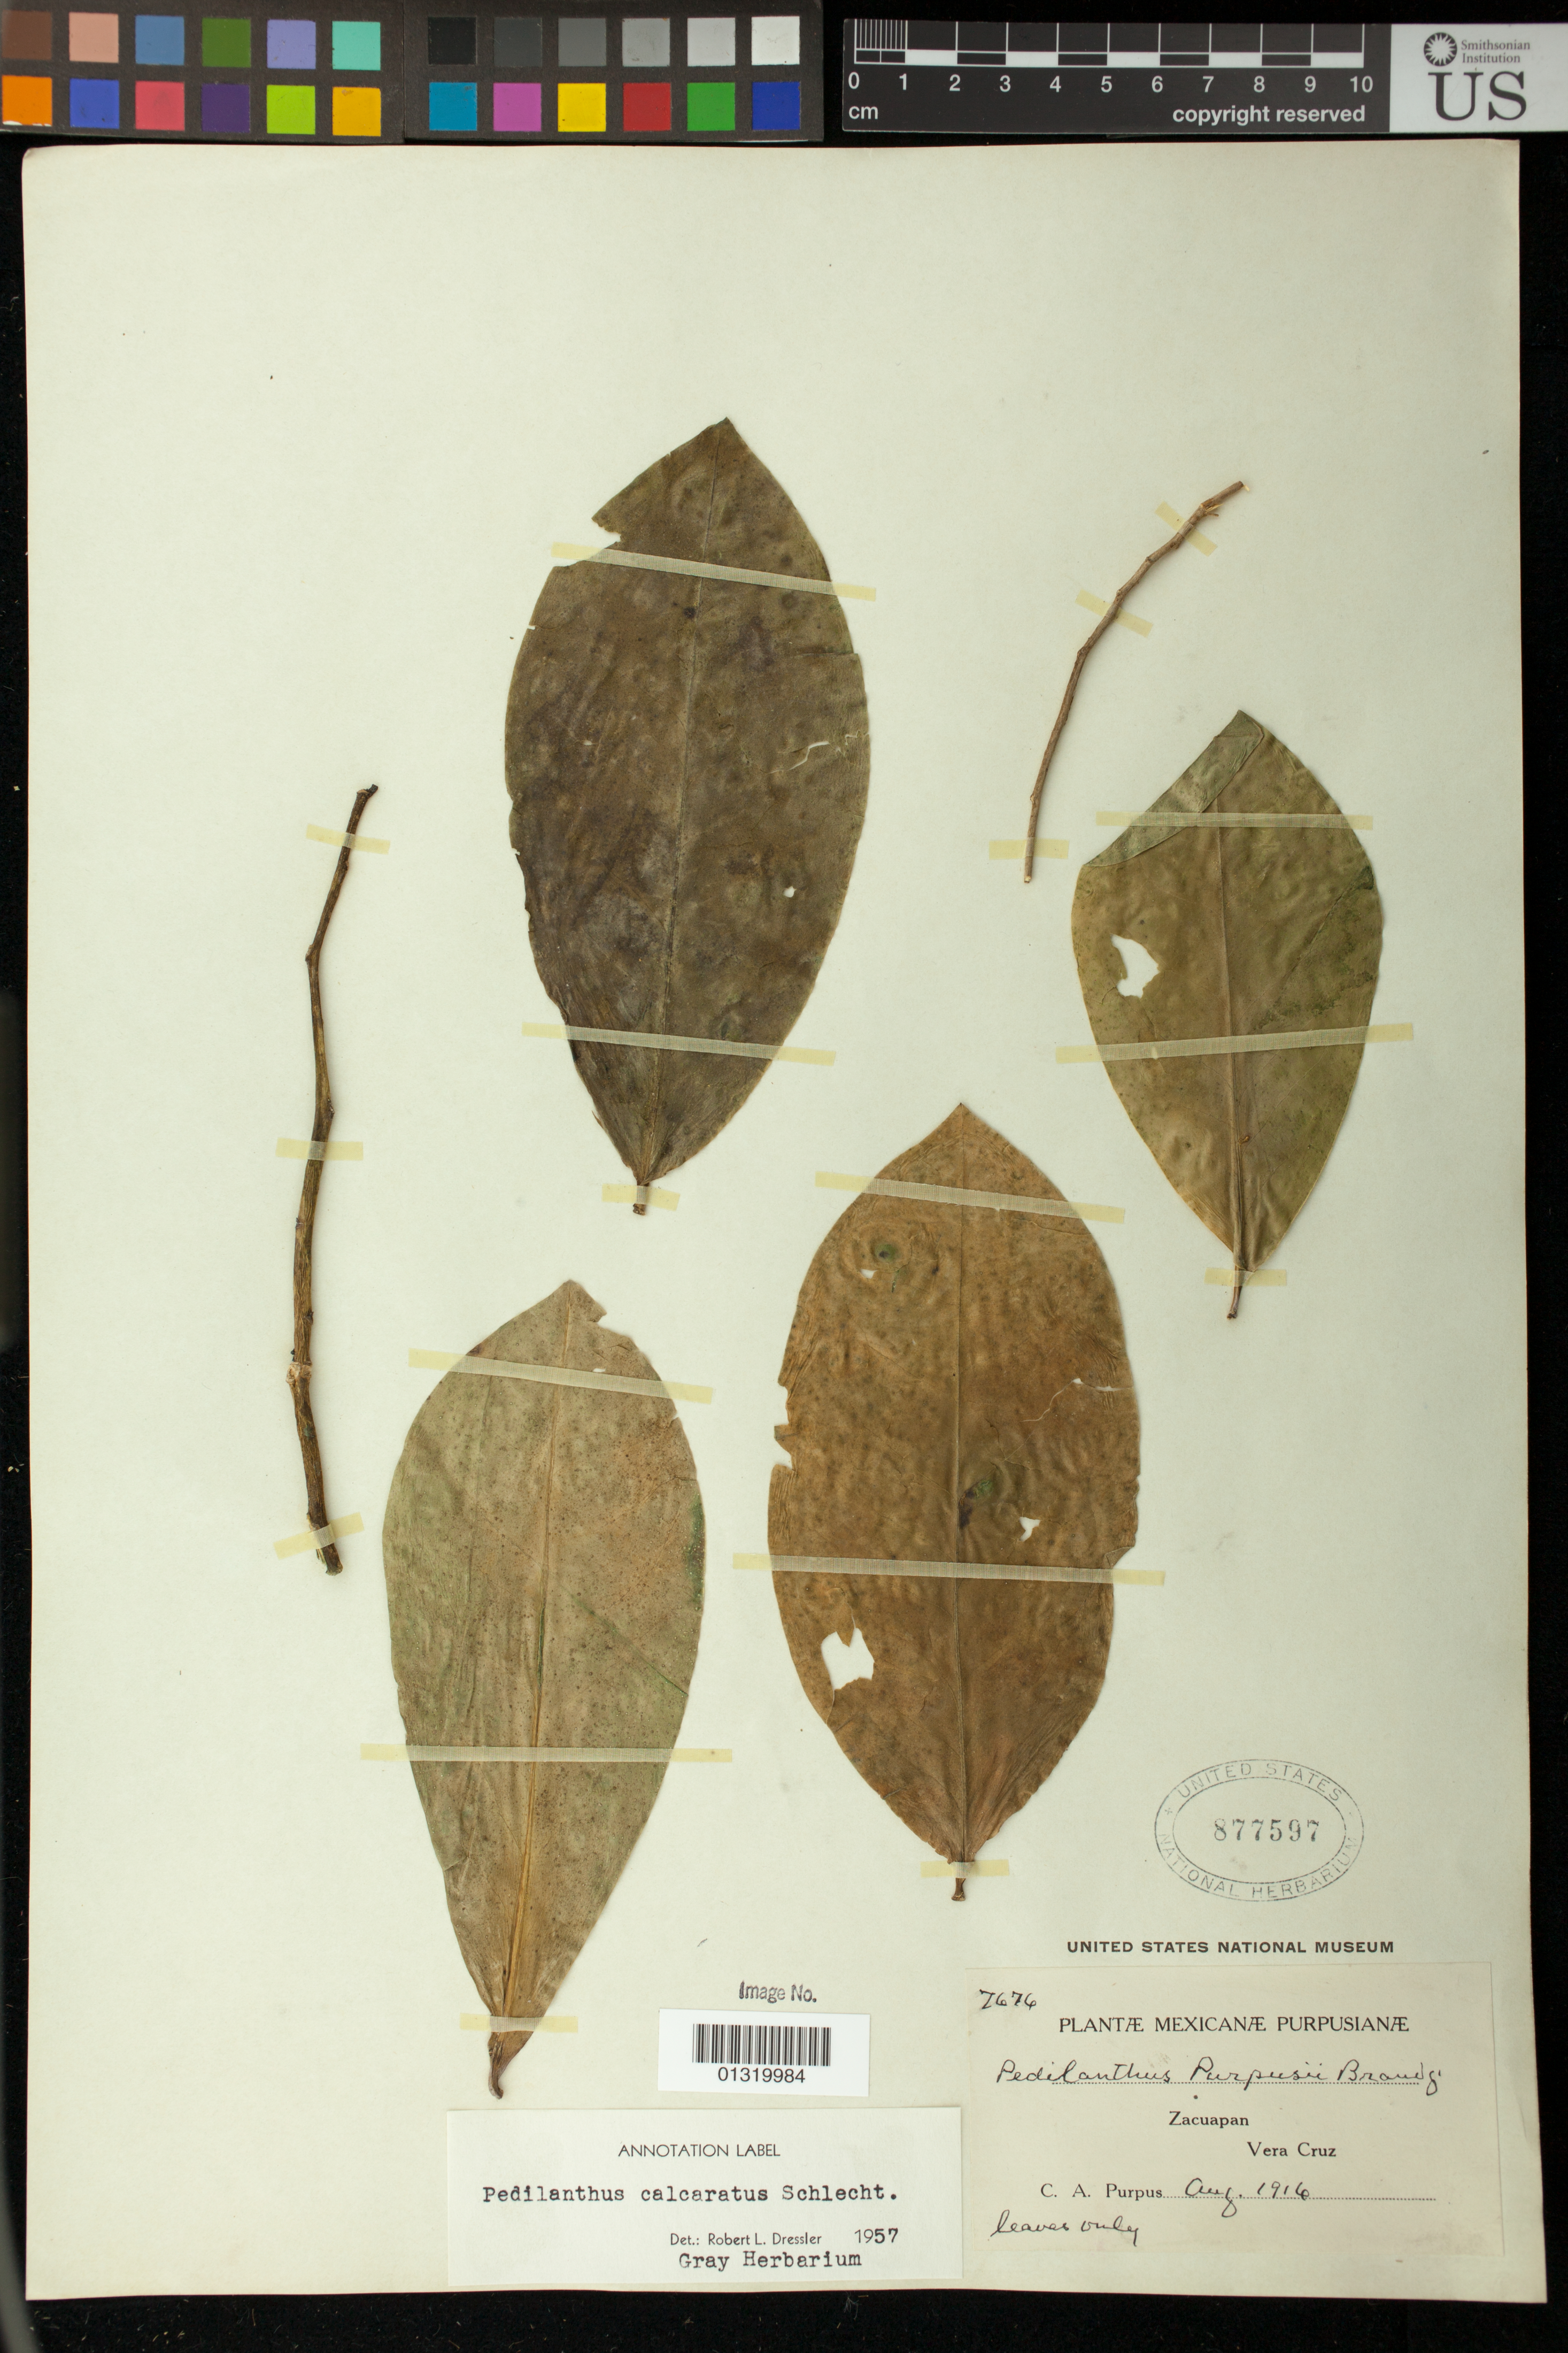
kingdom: Plantae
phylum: Tracheophyta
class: Magnoliopsida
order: Malpighiales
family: Euphorbiaceae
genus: Pedilanthus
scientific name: Pedilanthus calcaratus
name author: Schltdl.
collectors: C. A. Purpus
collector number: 7676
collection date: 1916-08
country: Mexico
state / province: Veracruz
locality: Zacuapan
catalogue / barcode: US 877597